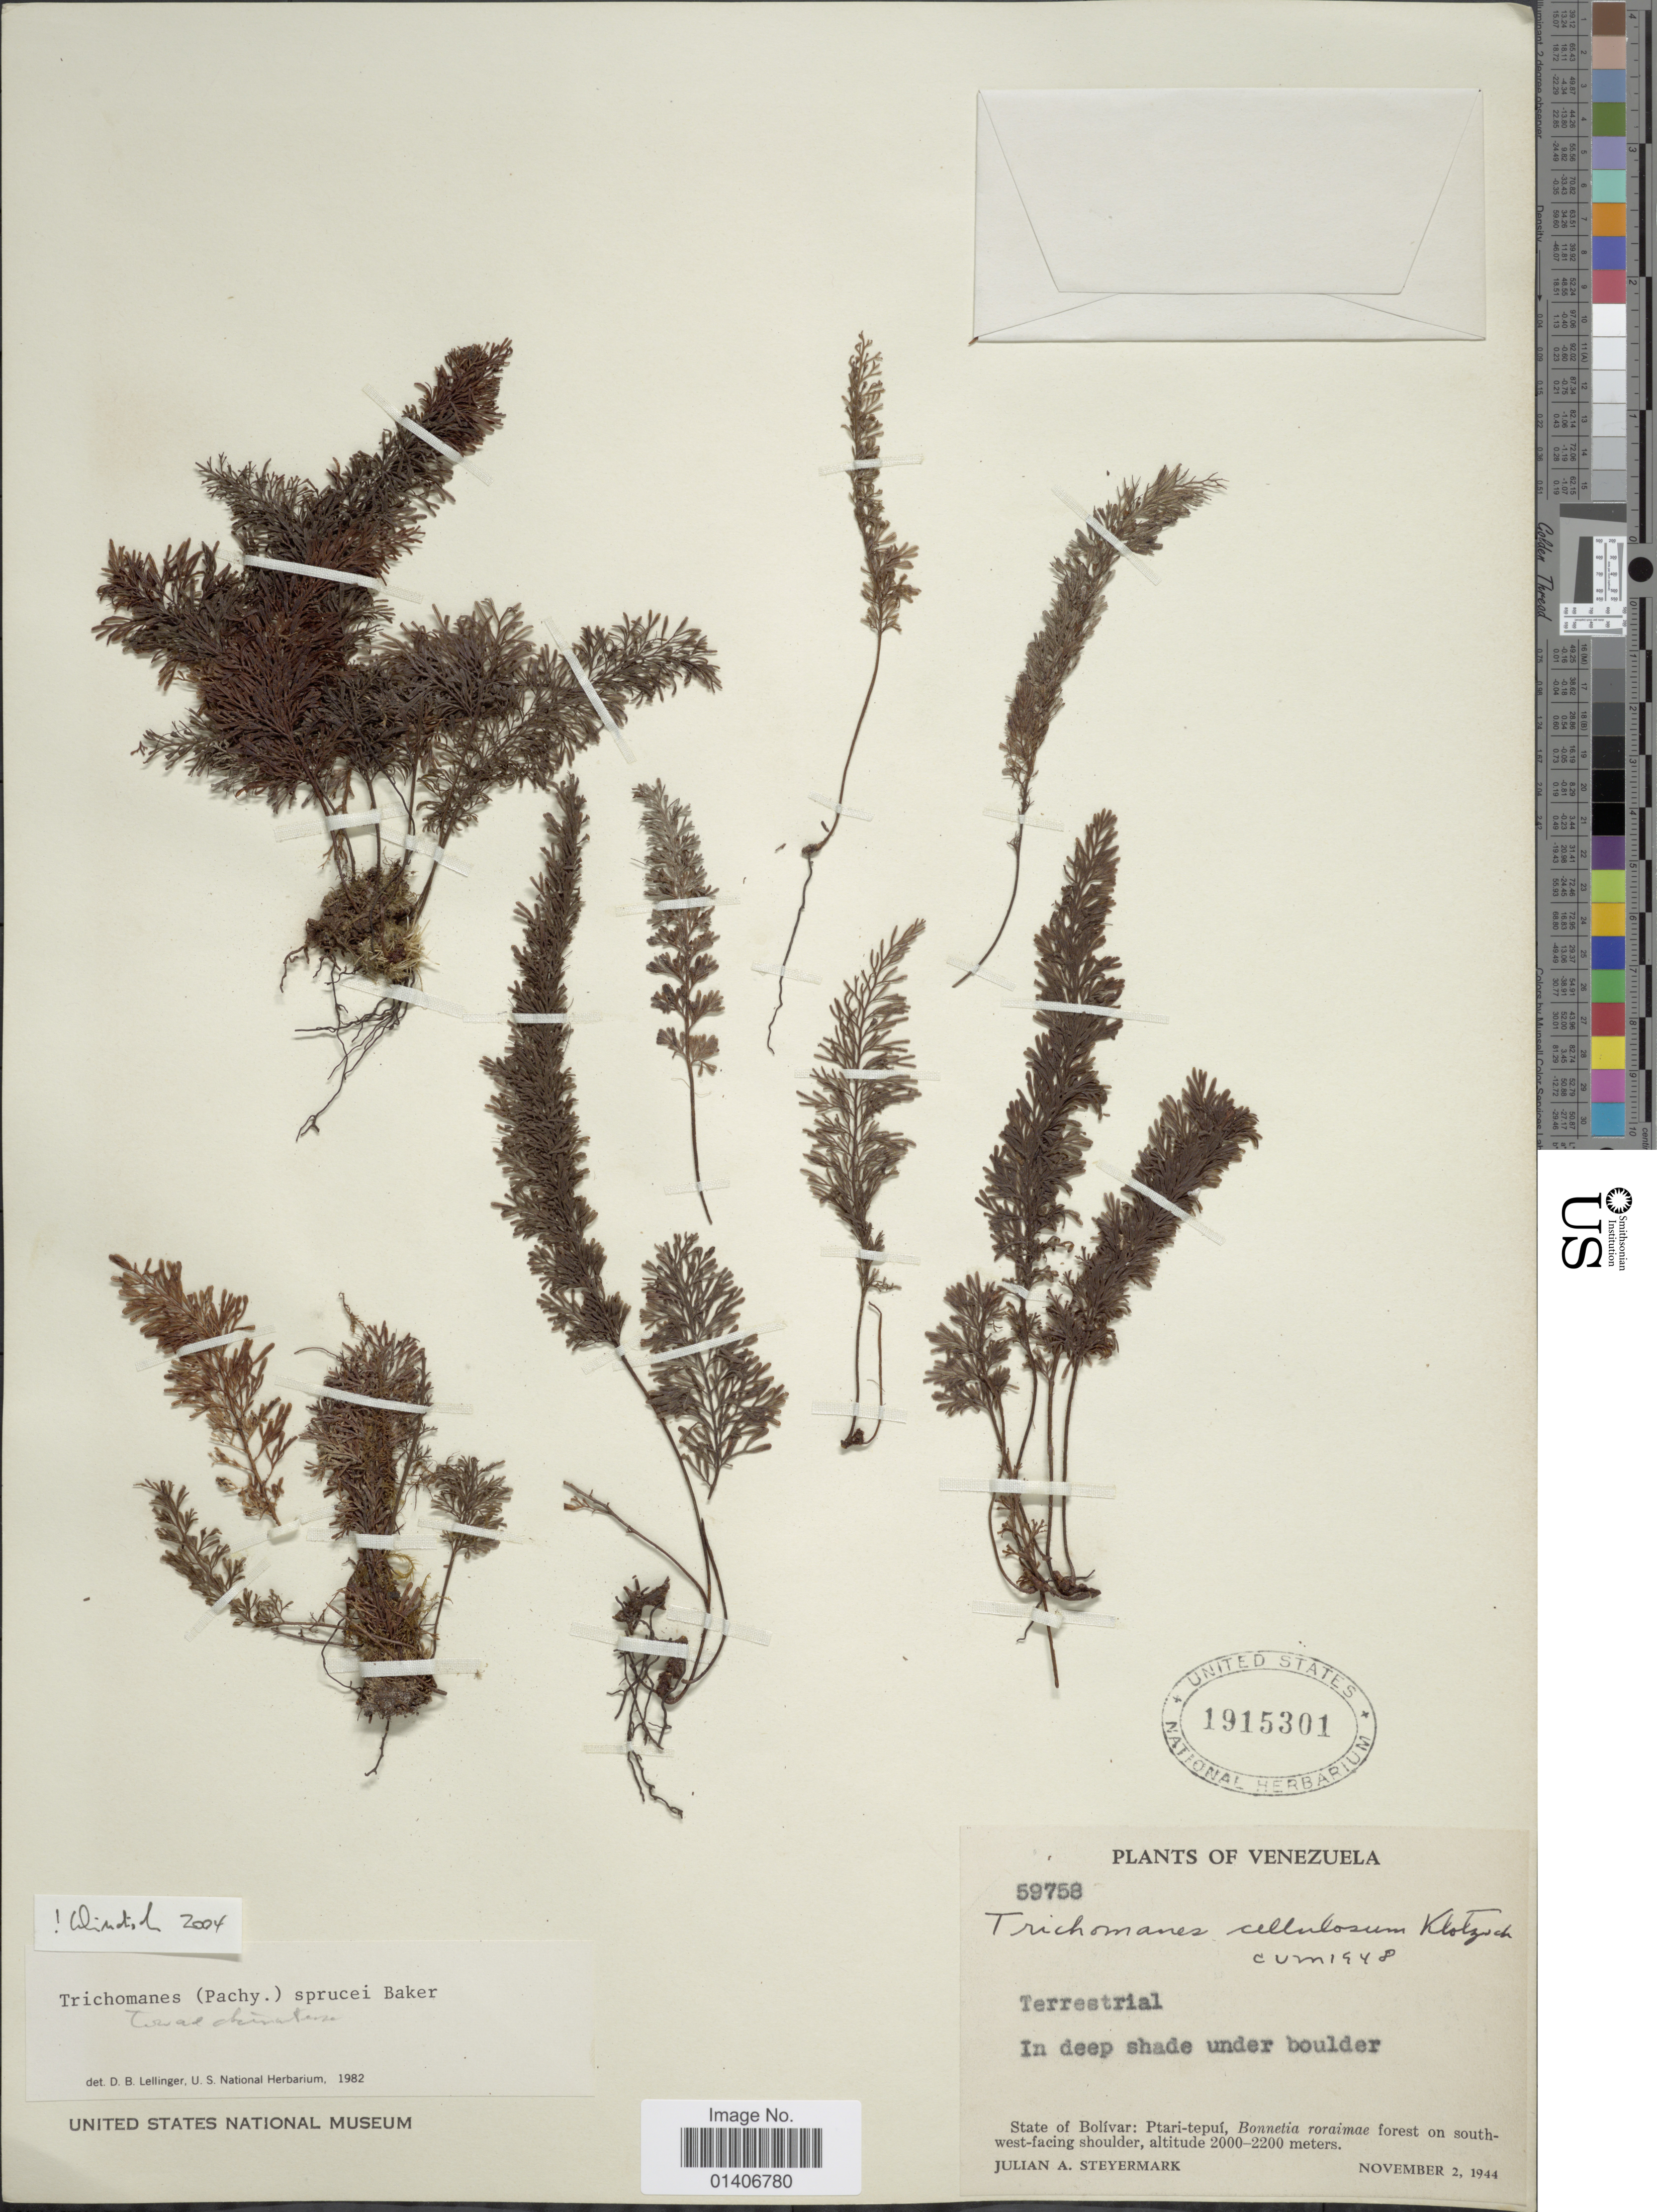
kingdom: Plantae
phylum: Tracheophyta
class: Polypodiopsida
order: Hymenophyllales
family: Hymenophyllaceae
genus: Abrodictyum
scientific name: Abrodictyum sprucei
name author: (Baker) Ebihara & Dubuisson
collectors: J. Steyermark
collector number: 59758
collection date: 1944-11-02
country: Venezuela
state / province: Bolivar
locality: Ptari-tepuí, Bonnetia roraimae forest on south-west-facing shoulder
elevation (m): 2000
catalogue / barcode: US 1915301